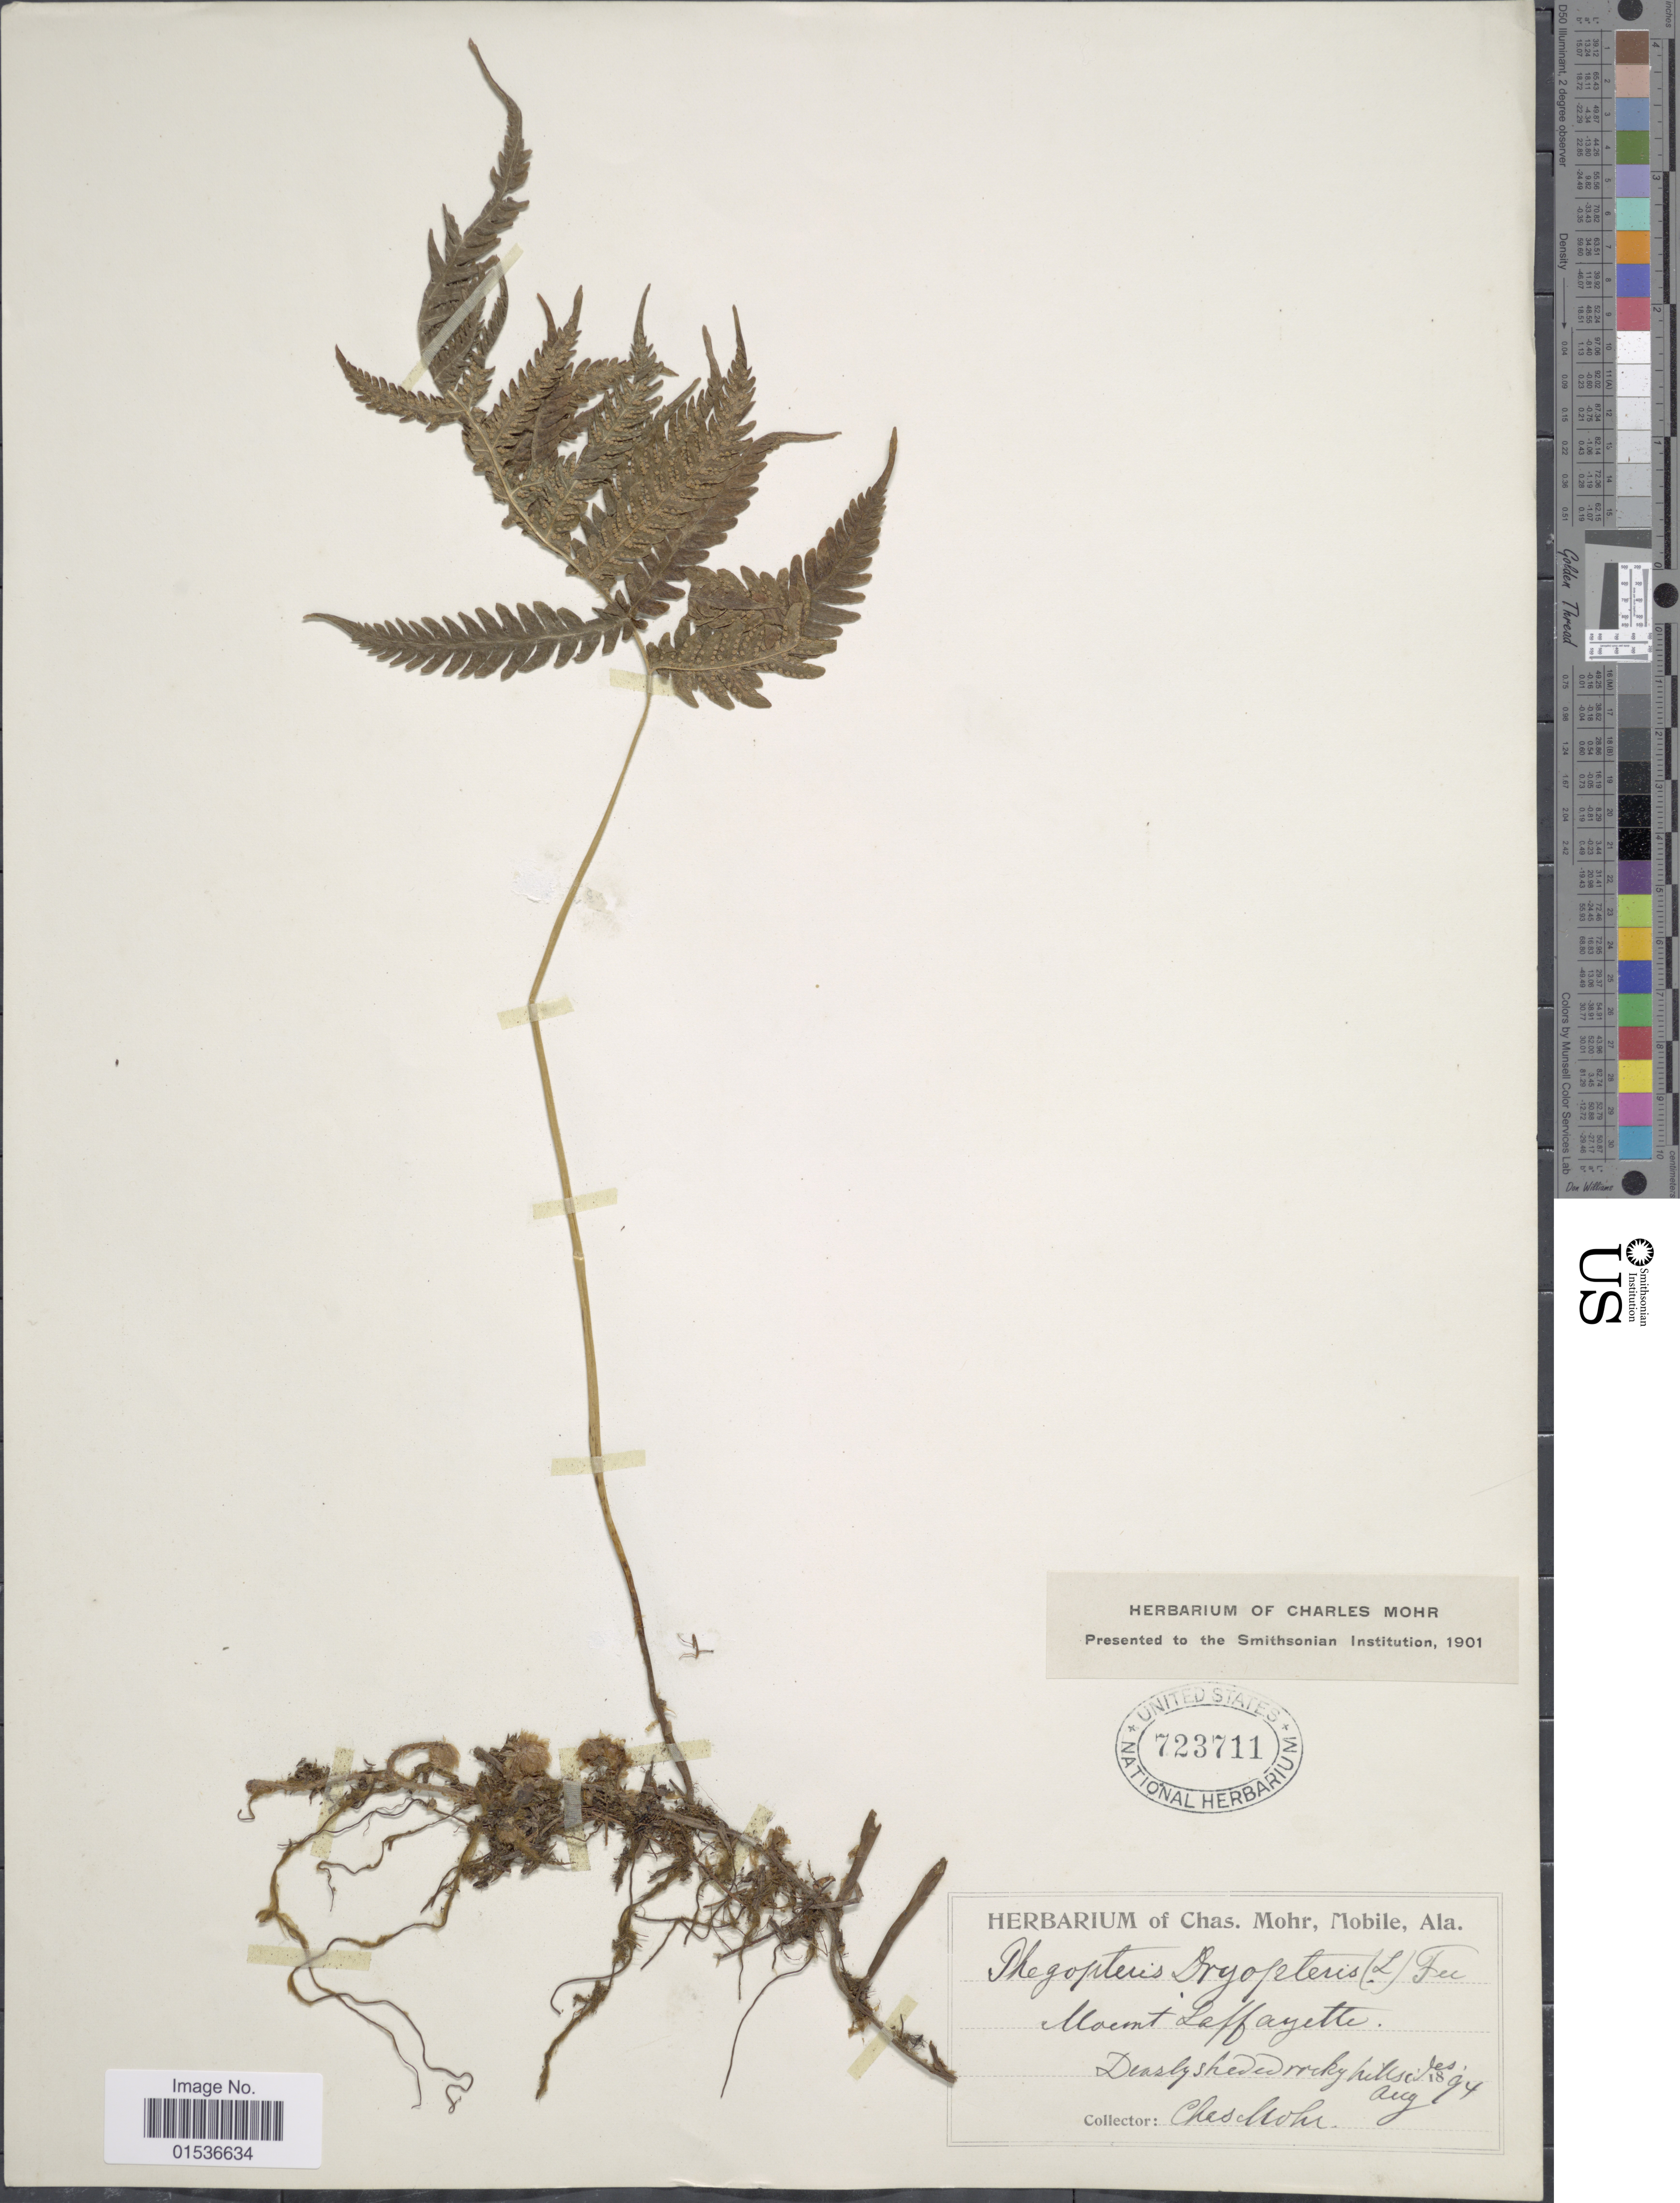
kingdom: Plantae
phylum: Tracheophyta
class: Polypodiopsida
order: Polypodiales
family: Thelypteridaceae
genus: Phegopteris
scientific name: Phegopteris hexagonoptera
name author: (Michx.) Fée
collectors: Mohr, C. T. (herbarium)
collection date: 1894-08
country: United States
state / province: Alabama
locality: Densly shaded rocky hillsides.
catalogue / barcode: US 723711